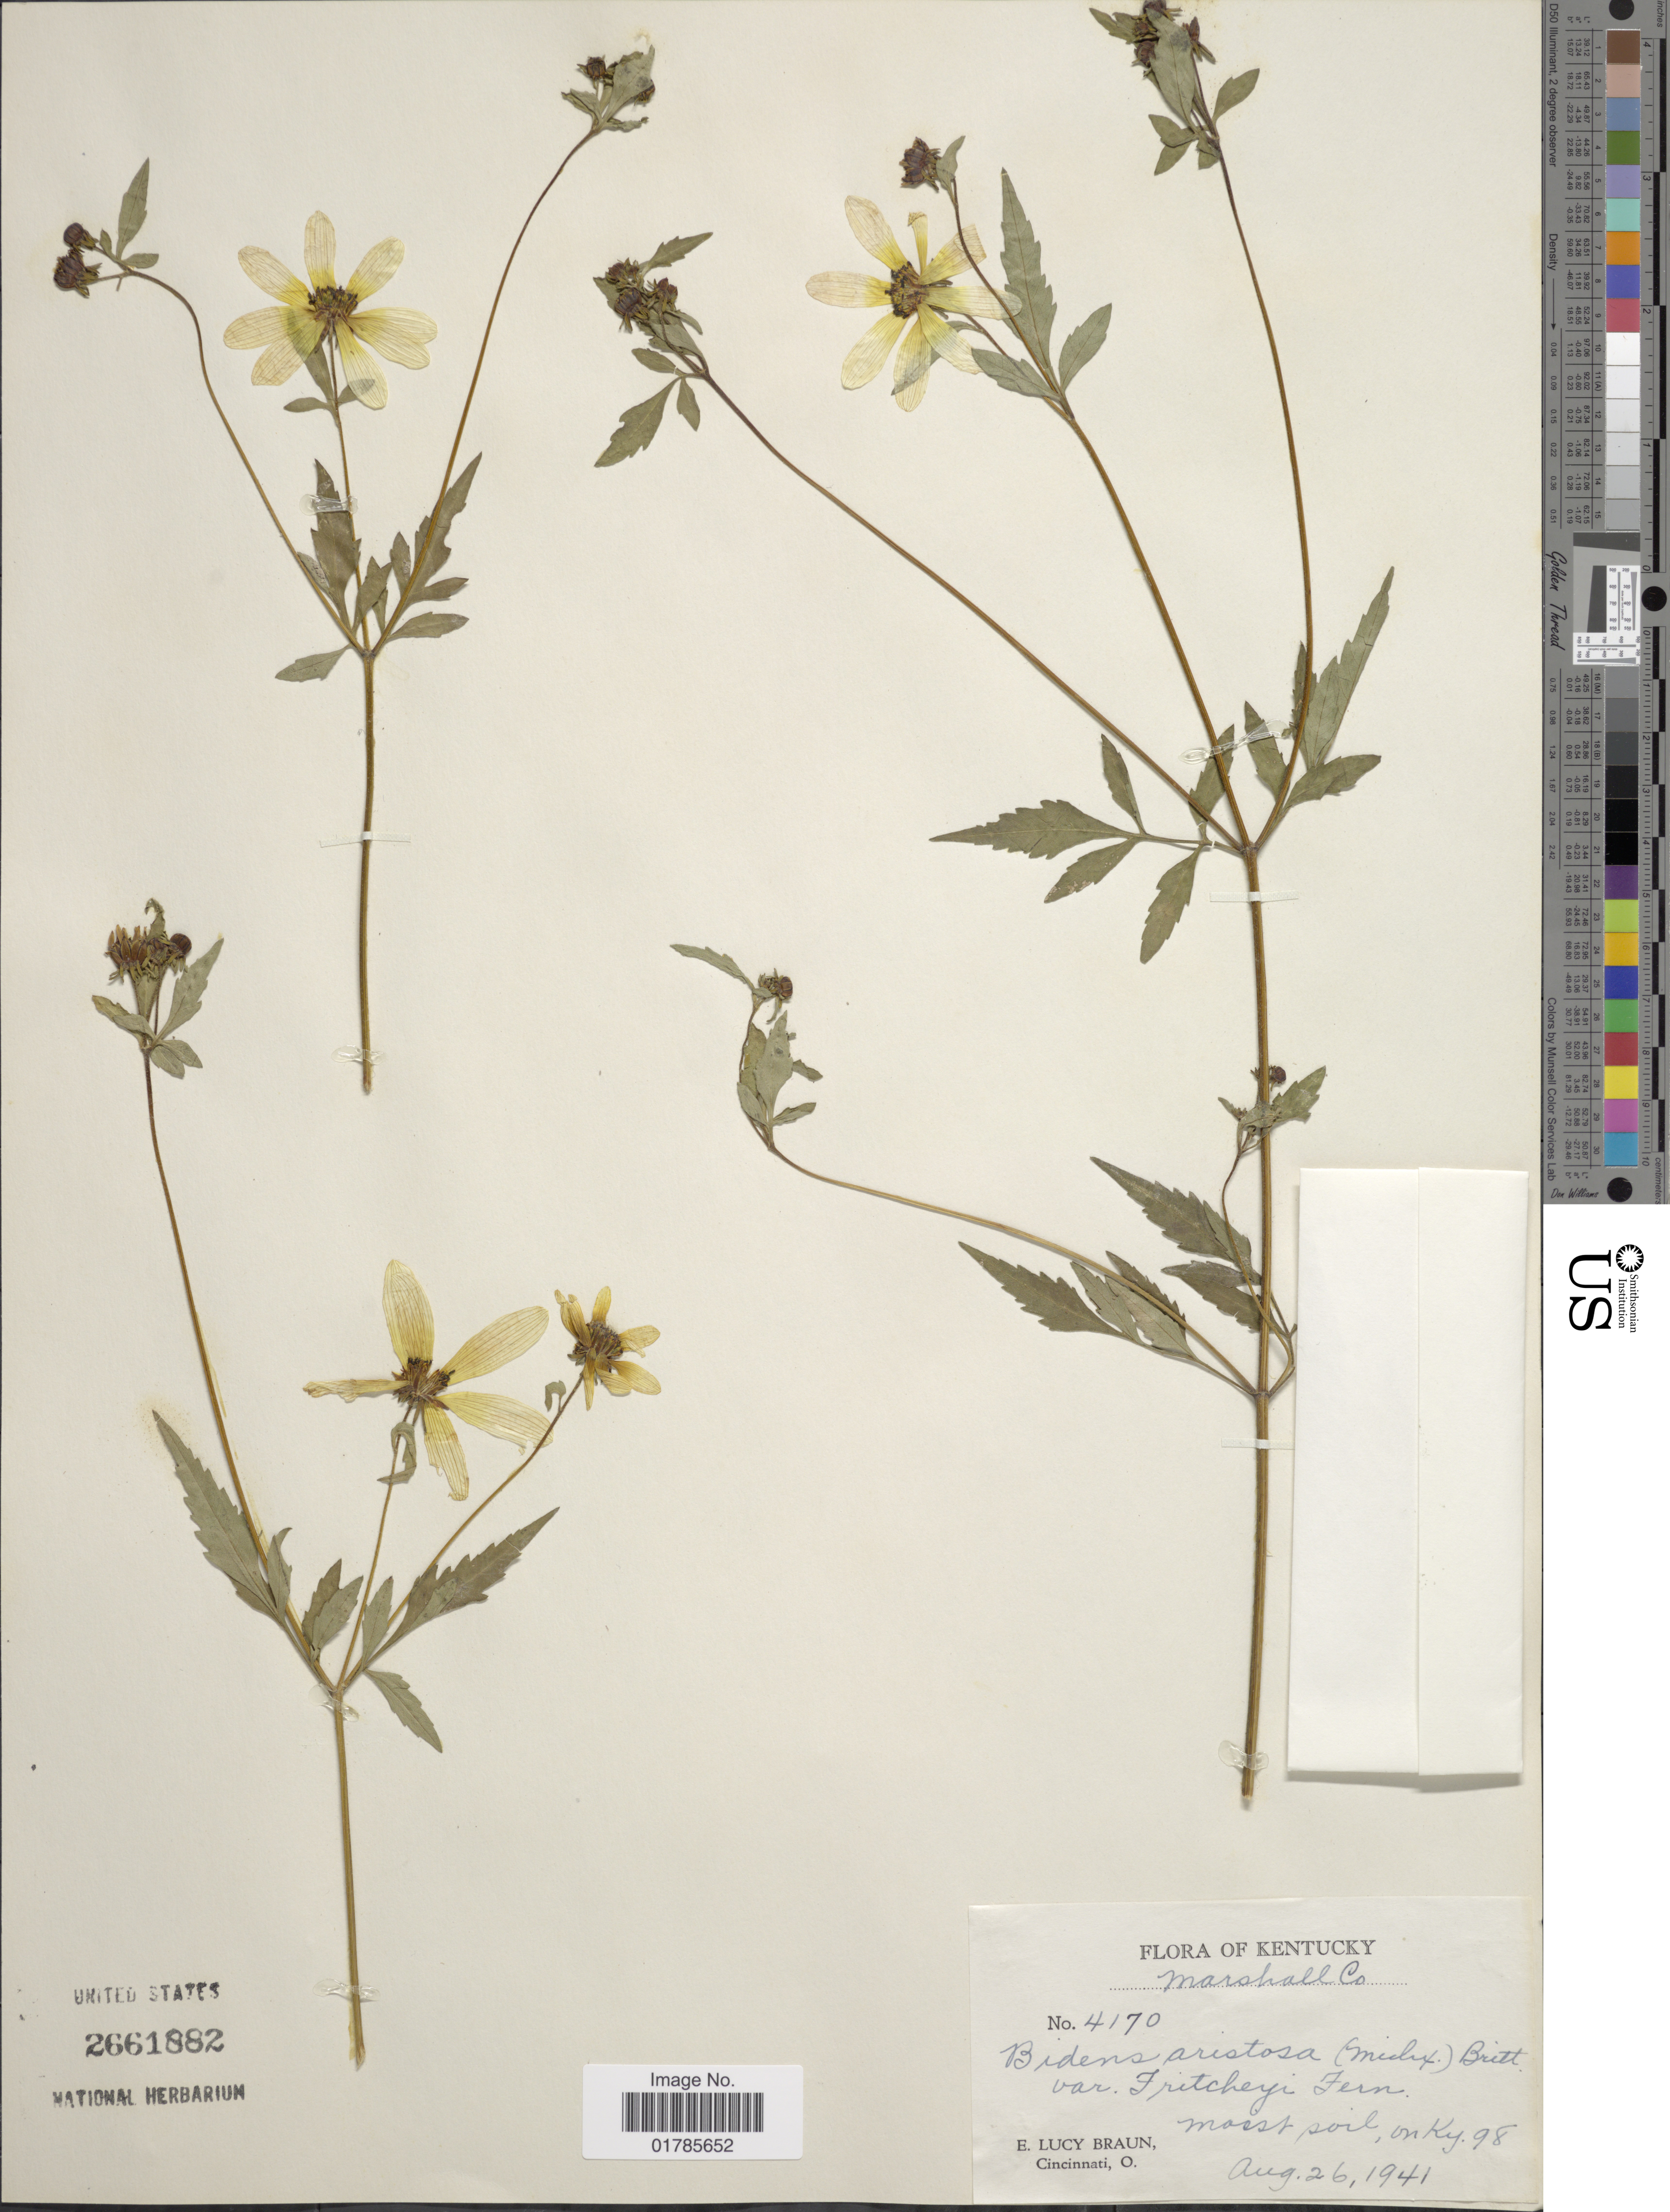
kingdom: Plantae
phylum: Tracheophyta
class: Magnoliopsida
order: Asterales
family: Asteraceae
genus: Bidens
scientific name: Bidens aristosa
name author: (Michx.) Britton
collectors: E. L. Braun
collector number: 4170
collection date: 1941-08-26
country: United States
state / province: Kentucky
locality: Marshall Co., on Ky. 98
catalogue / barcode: US 2661882